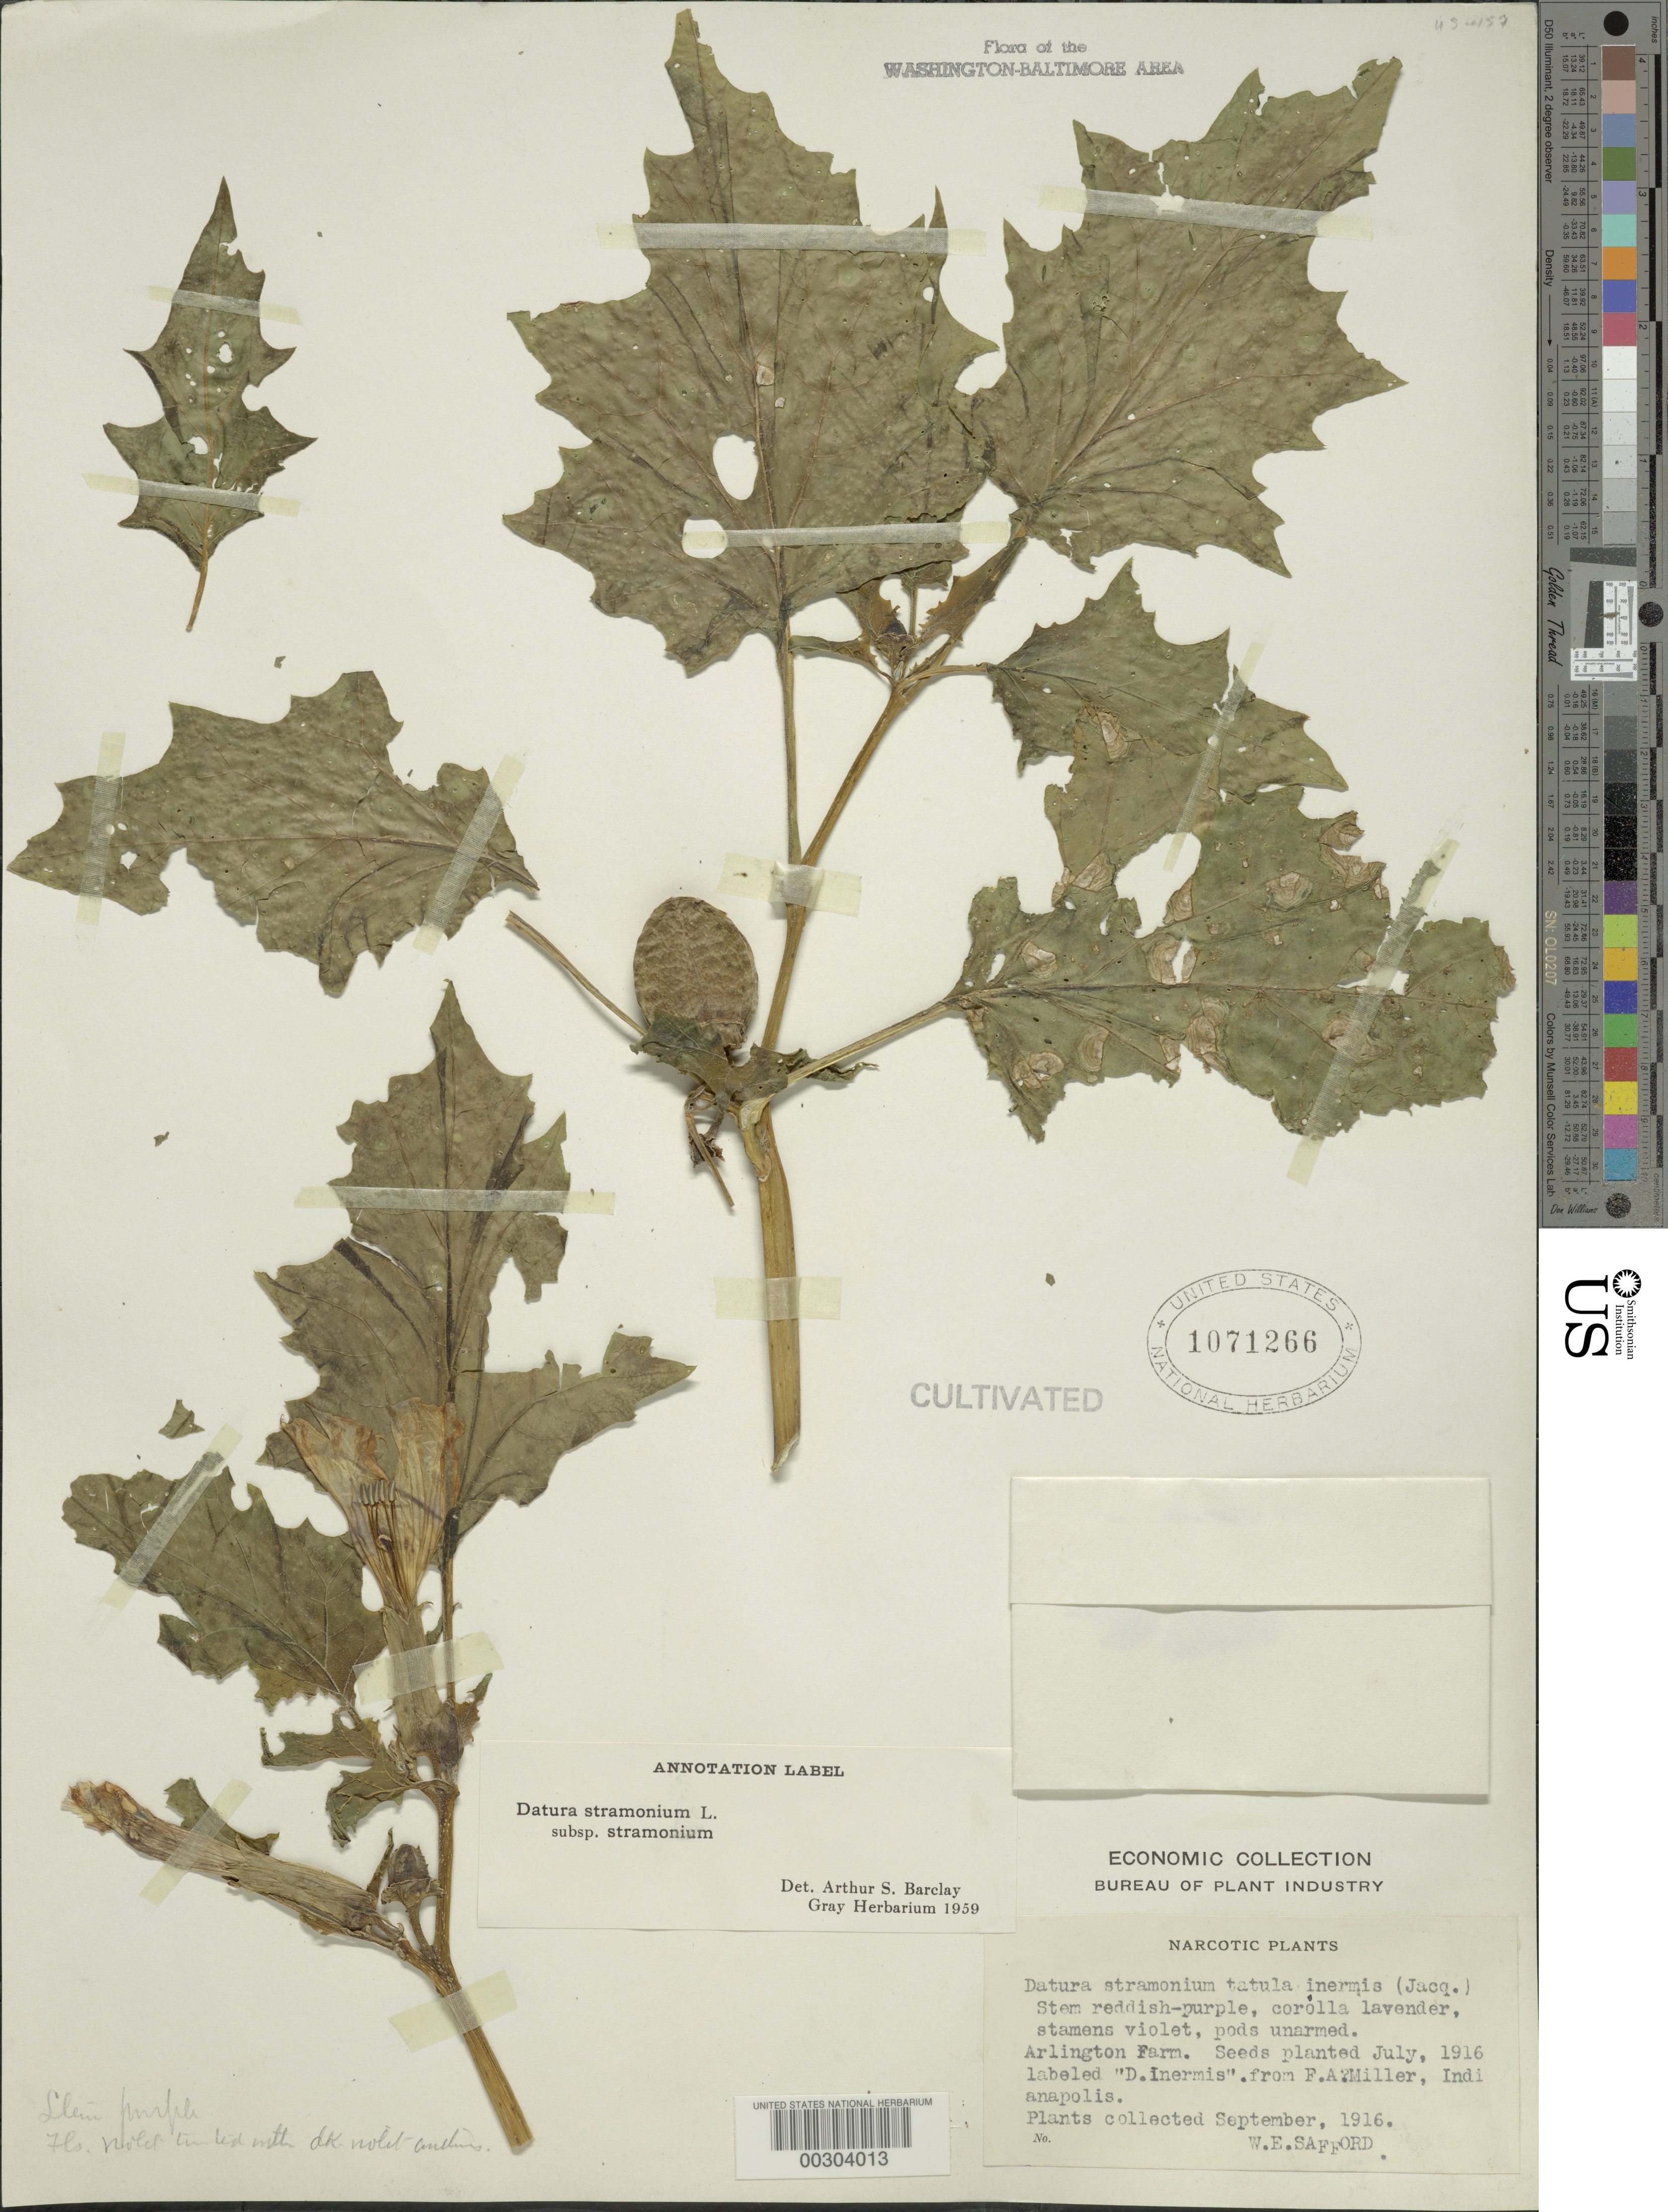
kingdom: Plantae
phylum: Tracheophyta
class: Magnoliopsida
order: Solanales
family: Solanaceae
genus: Datura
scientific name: Datura stramonium subsp. stramonium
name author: L.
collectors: W. E. Safford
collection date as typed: Sep 1916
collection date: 1916-09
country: United States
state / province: Virginia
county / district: Arlington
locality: Arlington Farm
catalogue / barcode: US 1071266